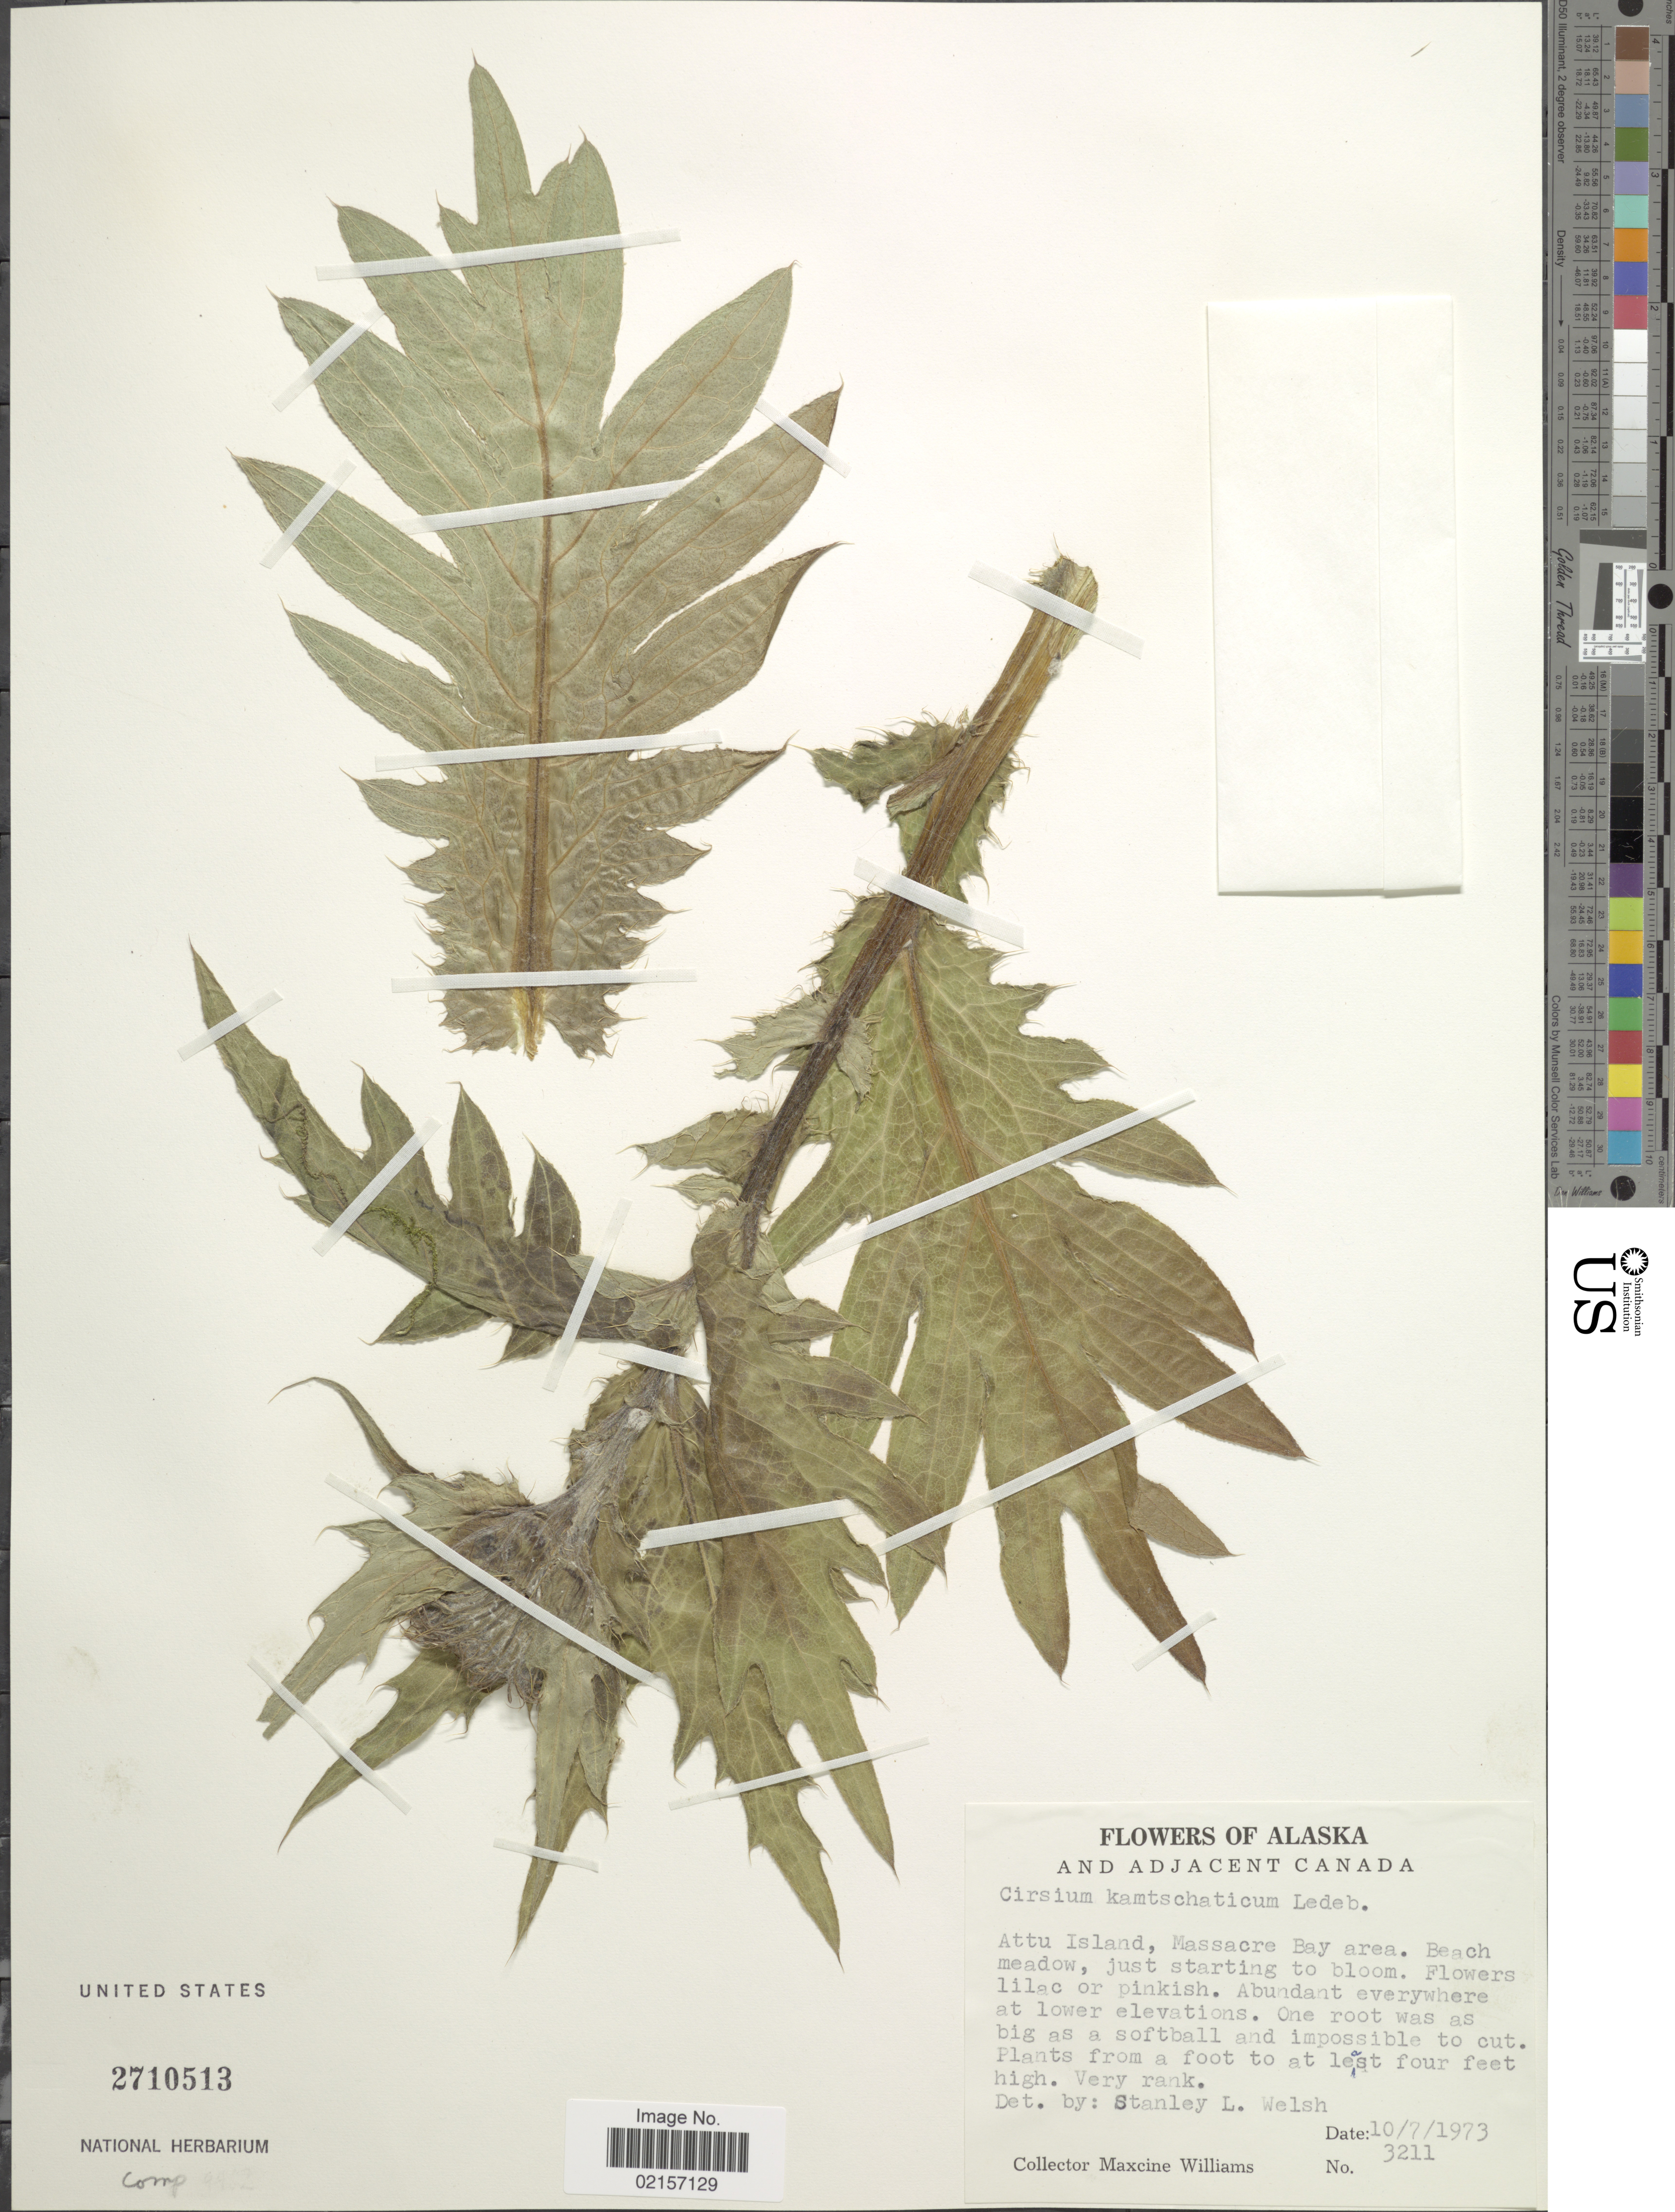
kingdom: Plantae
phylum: Tracheophyta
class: Magnoliopsida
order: Asterales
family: Asteraceae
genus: Cirsium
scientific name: Cirsium kamtschaticum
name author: Ledeb.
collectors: Mr. Williams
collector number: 3211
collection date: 1973-07-10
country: United States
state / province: Alaska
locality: Attu Island, Massacre Bay area, beach meadow, just starting to bloom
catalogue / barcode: US 2710513